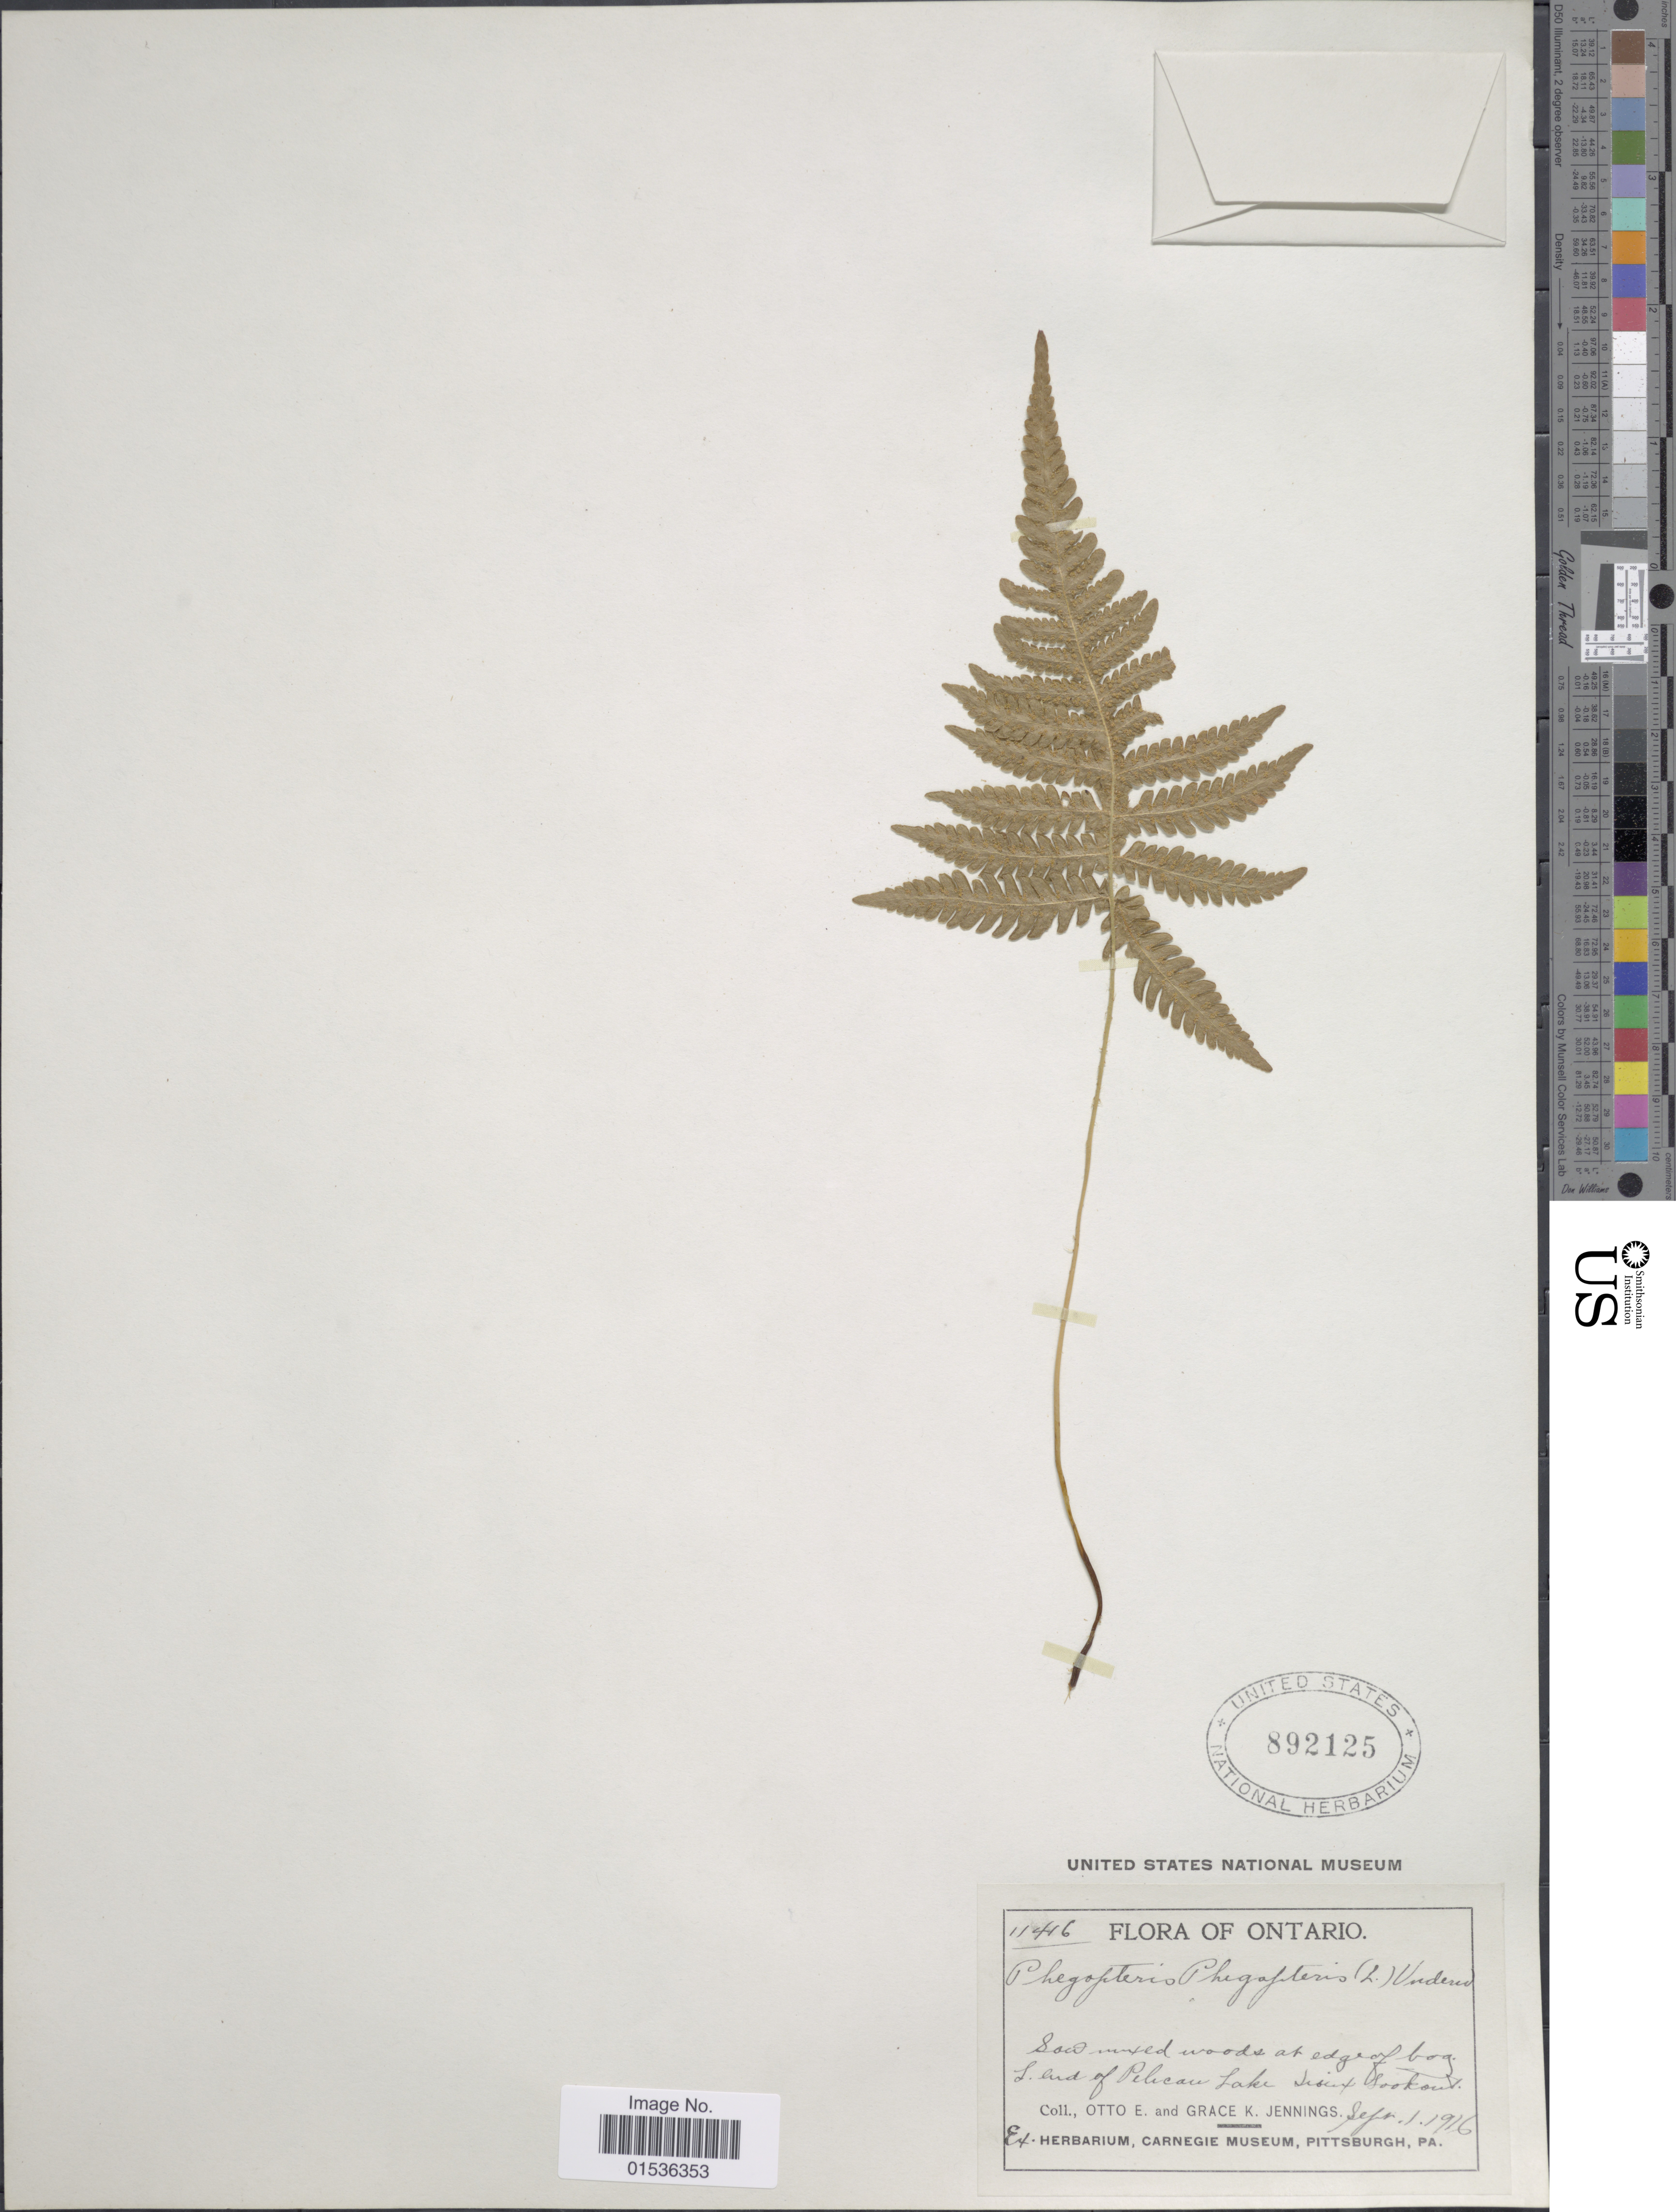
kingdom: Plantae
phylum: Tracheophyta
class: Polypodiopsida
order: Polypodiales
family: Thelypteridaceae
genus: Phegopteris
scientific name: Phegopteris connectilis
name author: (Michx.) Watt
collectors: O. E. Jennings & G. K. Jennings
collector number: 11416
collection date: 1916-09-01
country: Canada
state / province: Ontario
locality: Ontario, S. end of Pelican Lake Sioux Lookout.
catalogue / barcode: US 892125